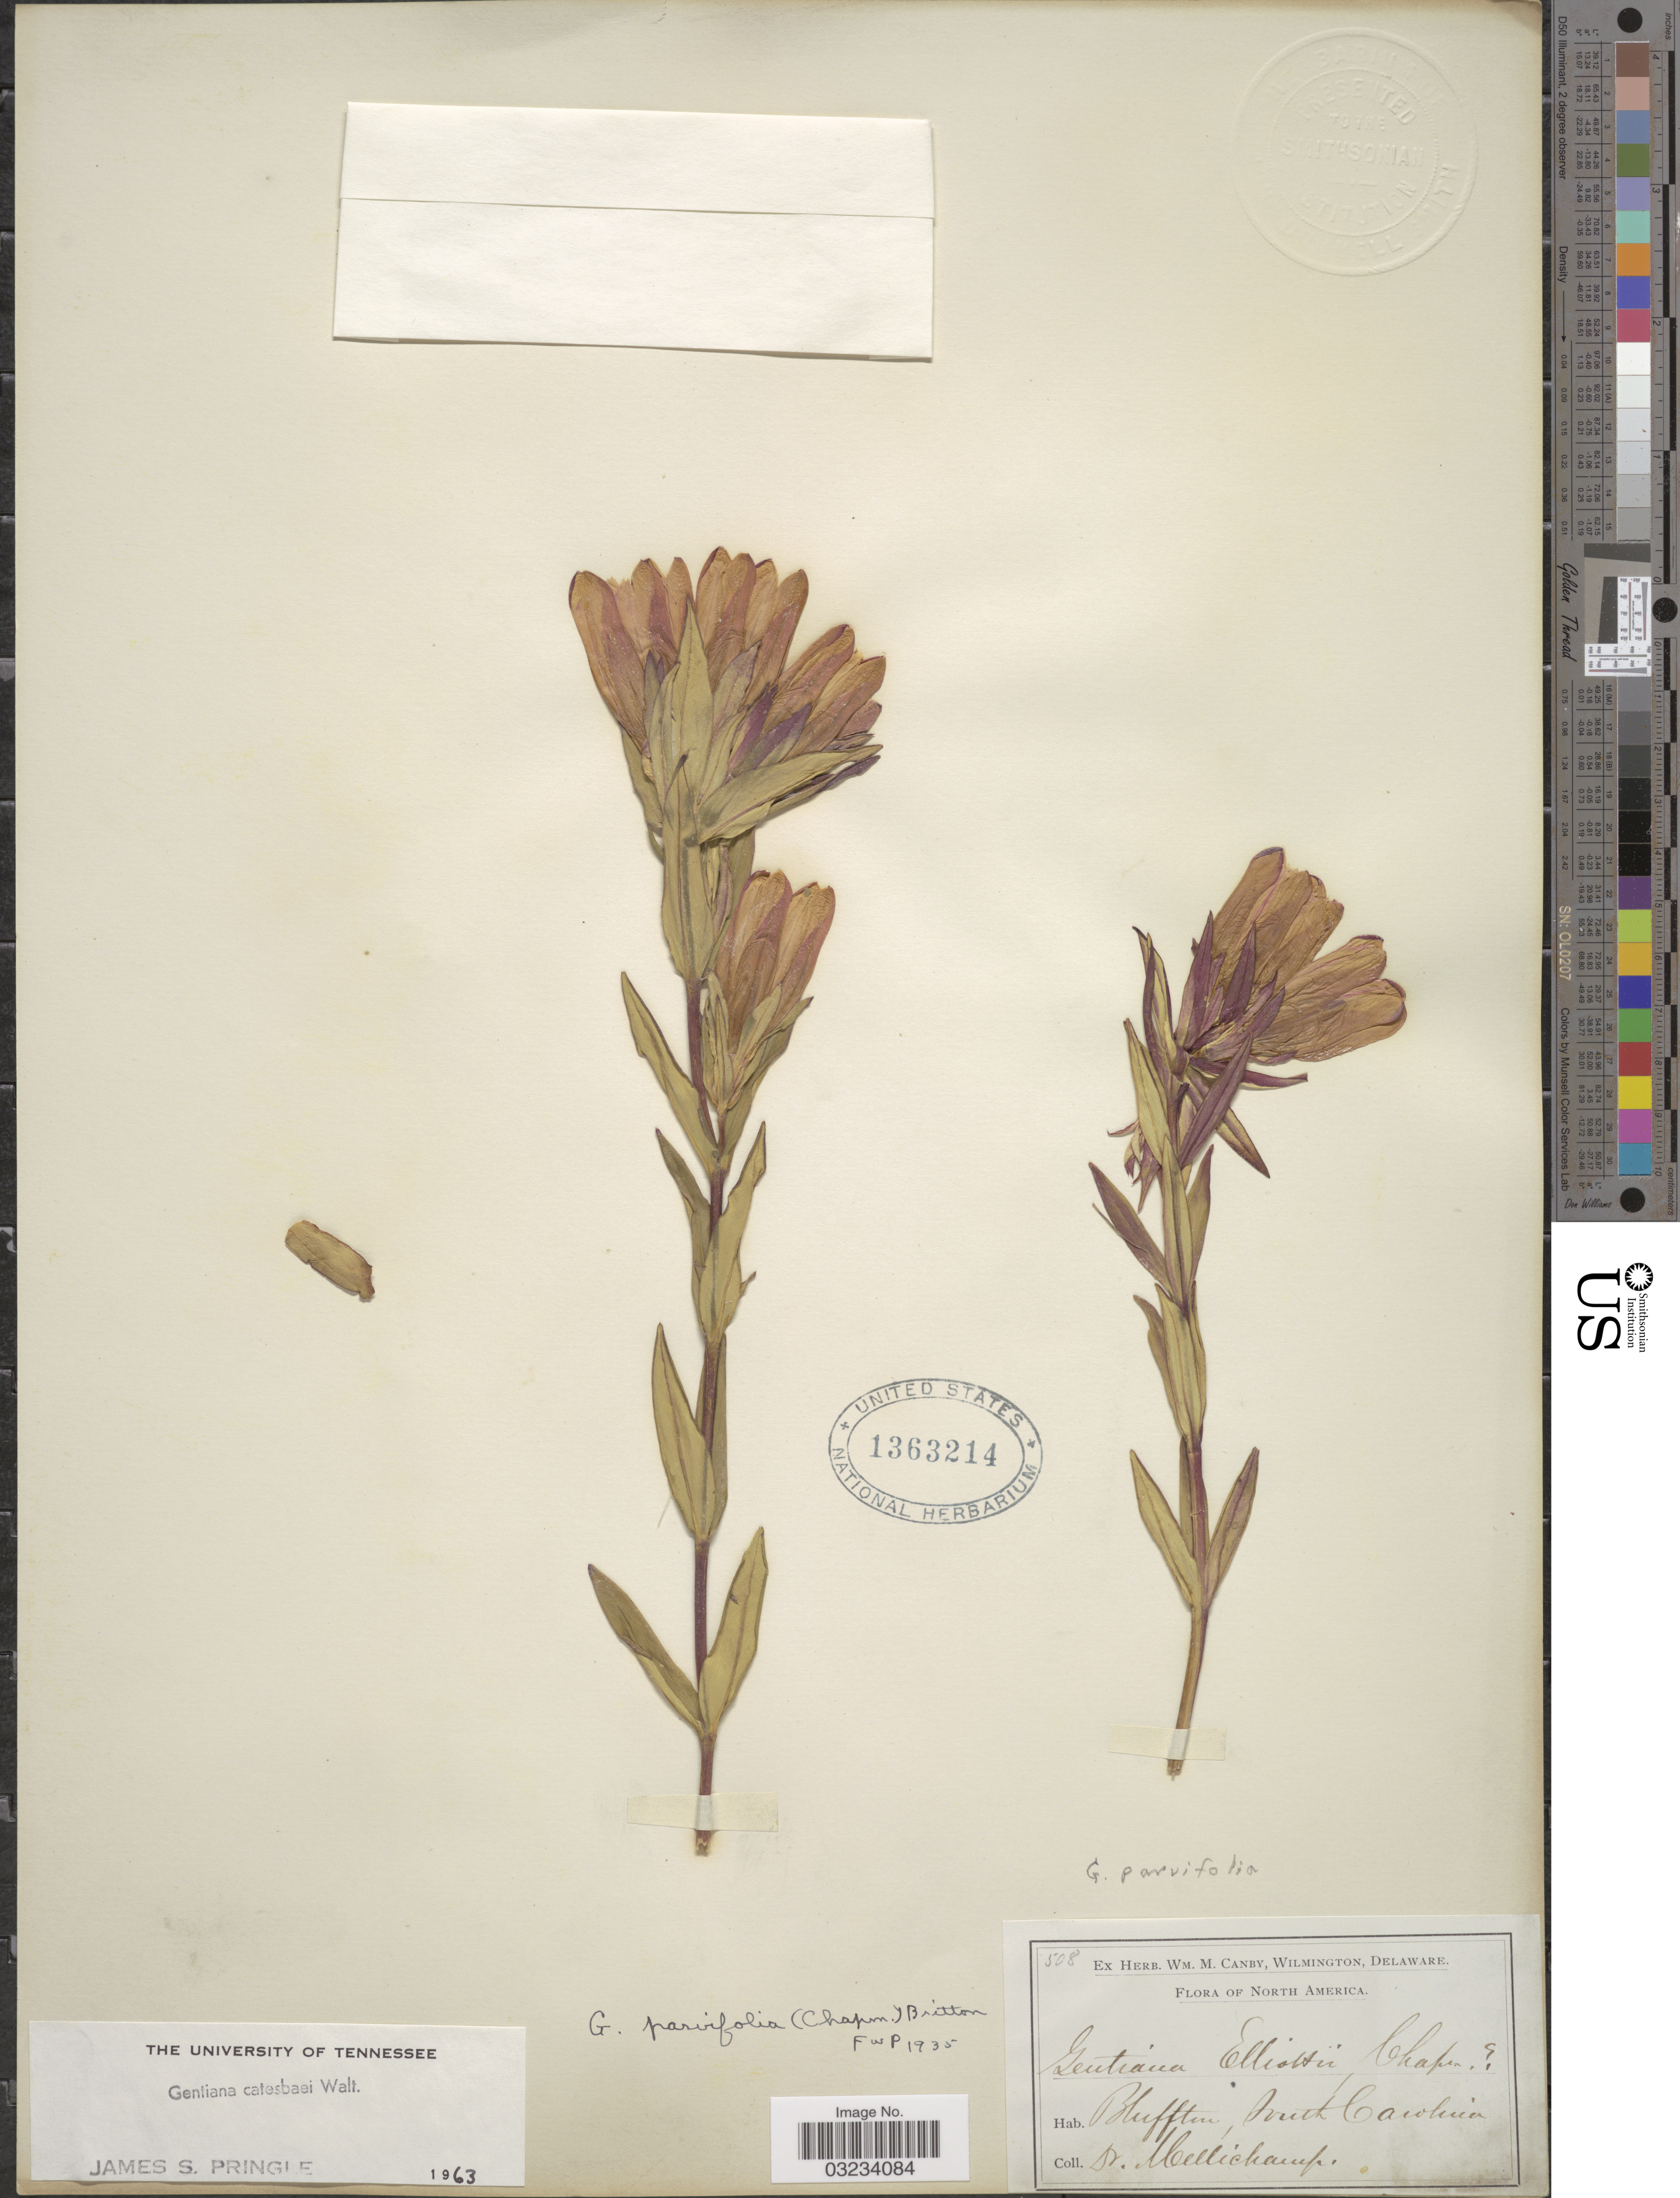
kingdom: Plantae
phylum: Tracheophyta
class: Magnoliopsida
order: Gentianales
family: Gentianaceae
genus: Gentiana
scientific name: Gentiana catesbaei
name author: Walter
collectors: -. Mellichamp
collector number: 508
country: United States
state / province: South Carolina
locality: Bluffton.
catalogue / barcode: US 1363214